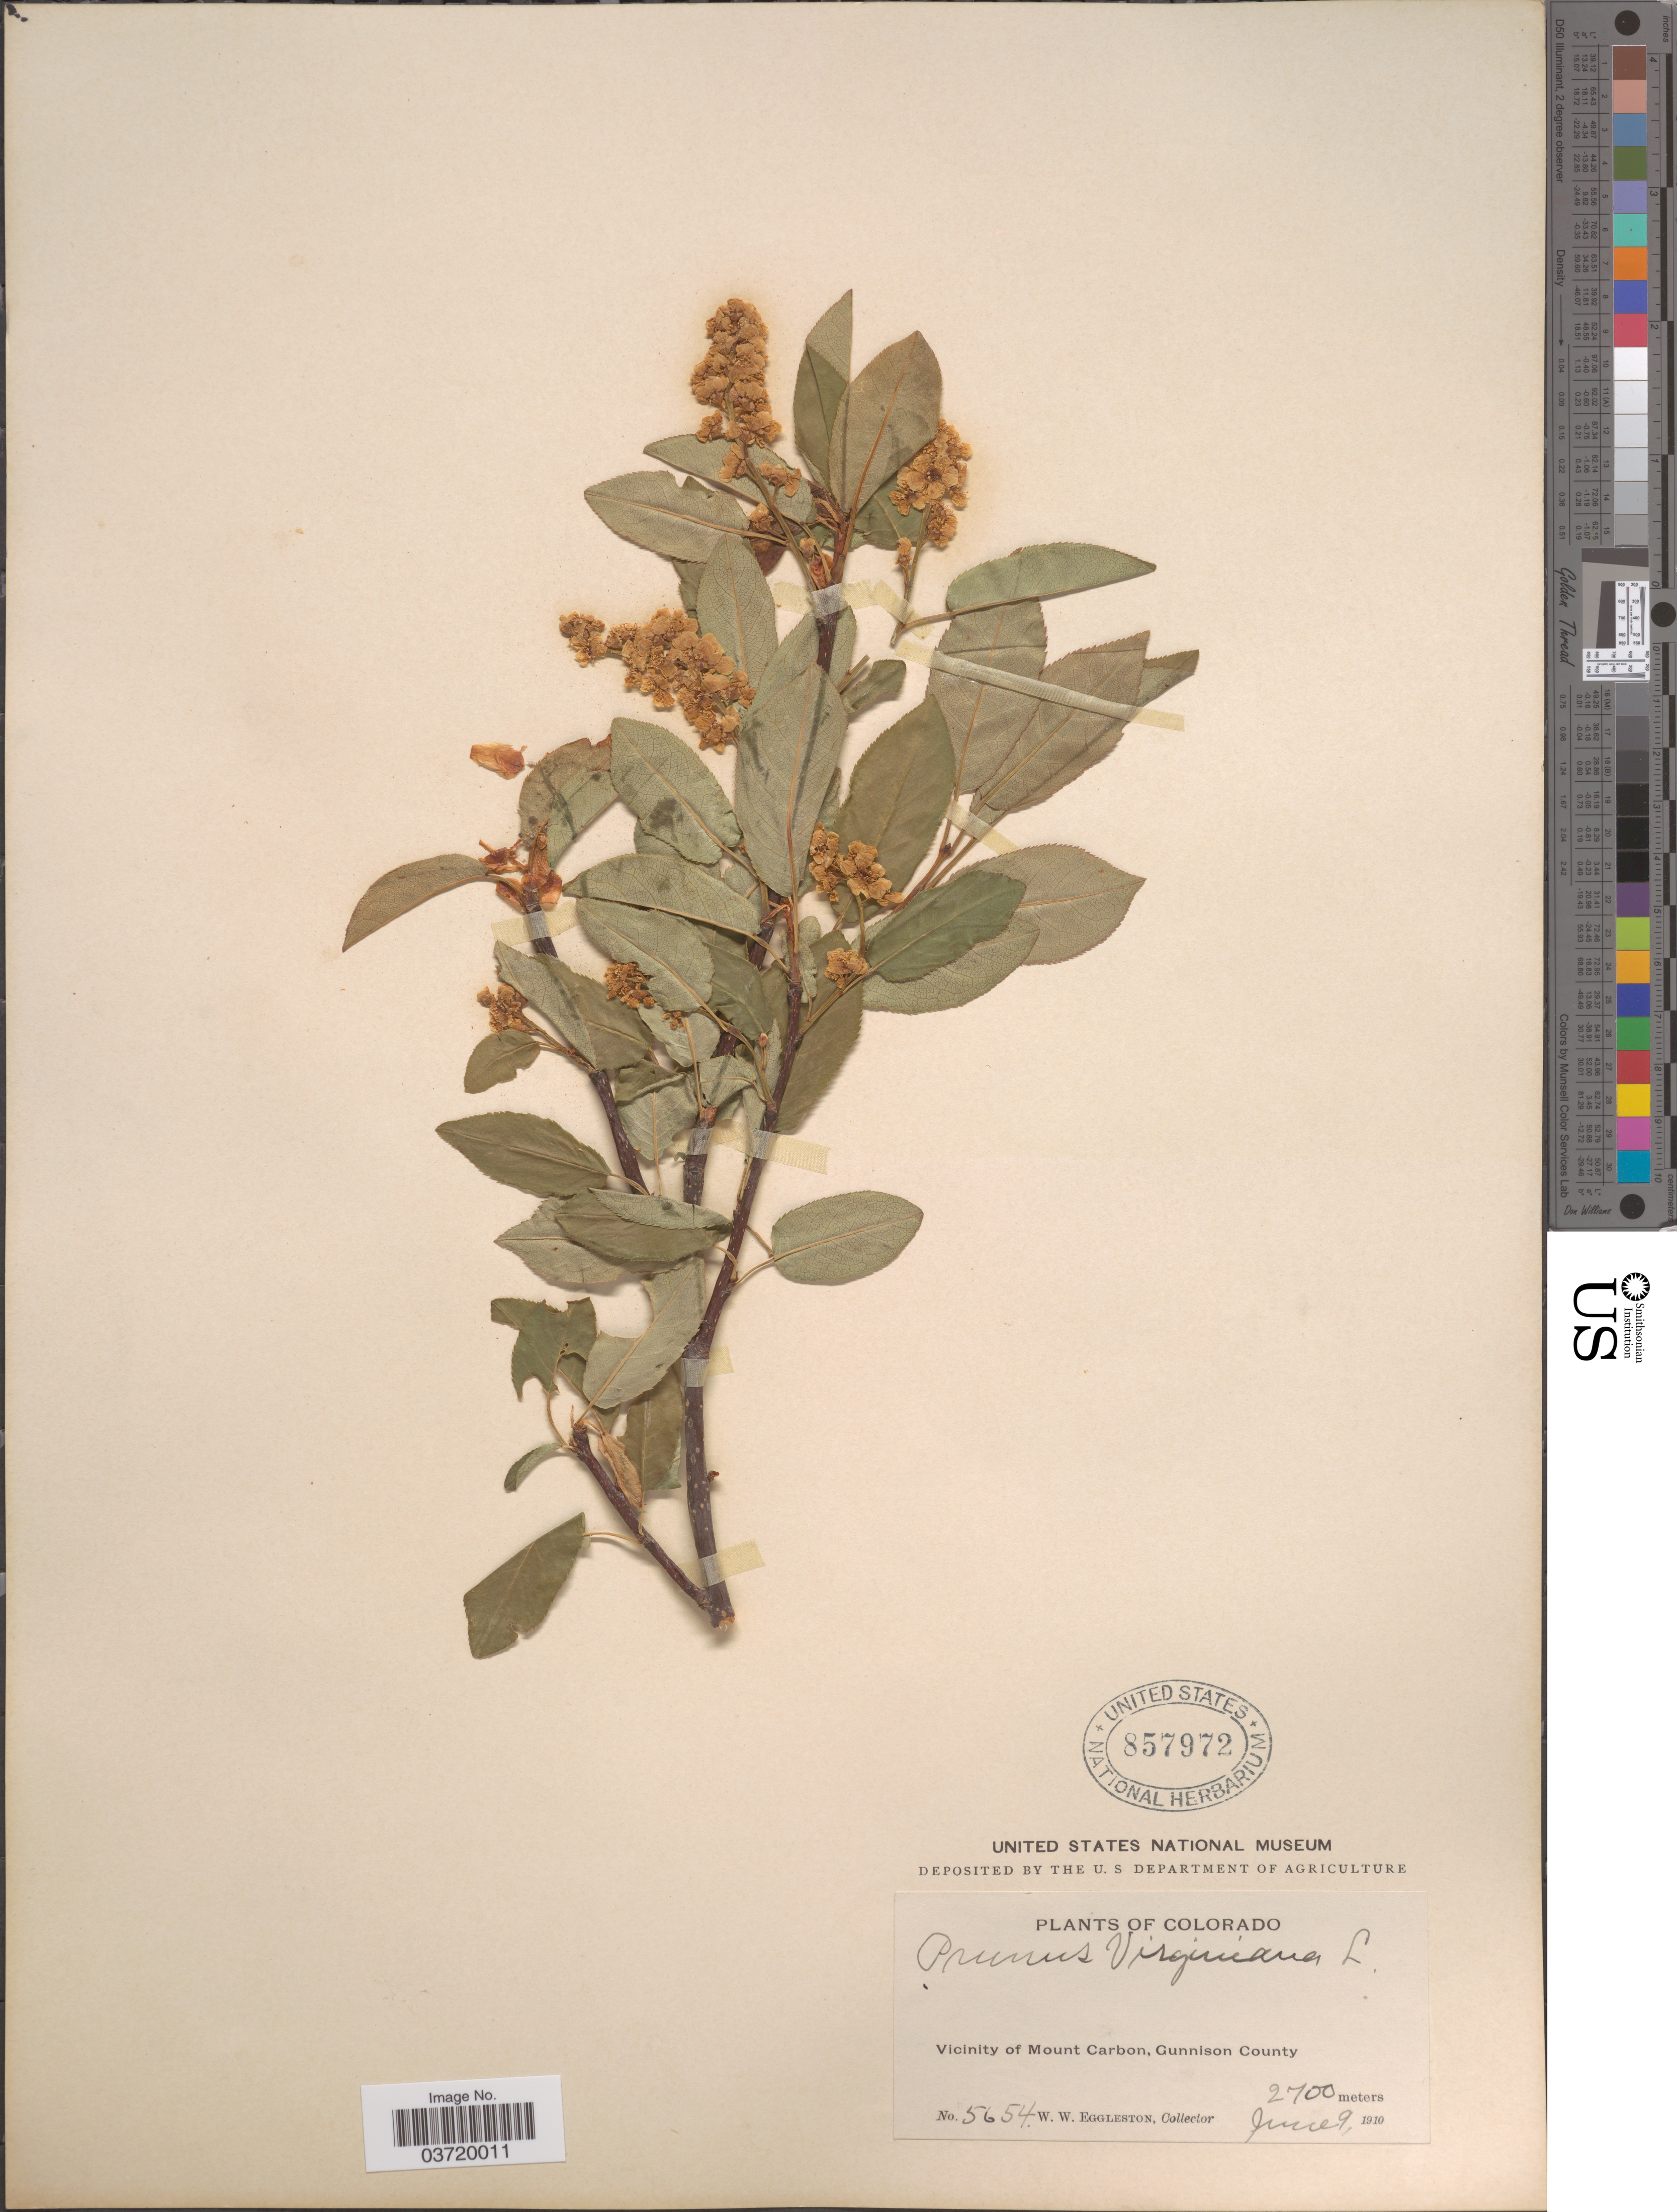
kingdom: Plantae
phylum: Tracheophyta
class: Magnoliopsida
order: Rosales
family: Rosaceae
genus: Prunus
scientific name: Prunus virginiana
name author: L.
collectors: W. W. Eggleston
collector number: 5654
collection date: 1910-06-09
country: United States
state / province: Colorado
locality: Vicinity of Mount Carbon, Gunnison County.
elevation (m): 2700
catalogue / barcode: US 857972